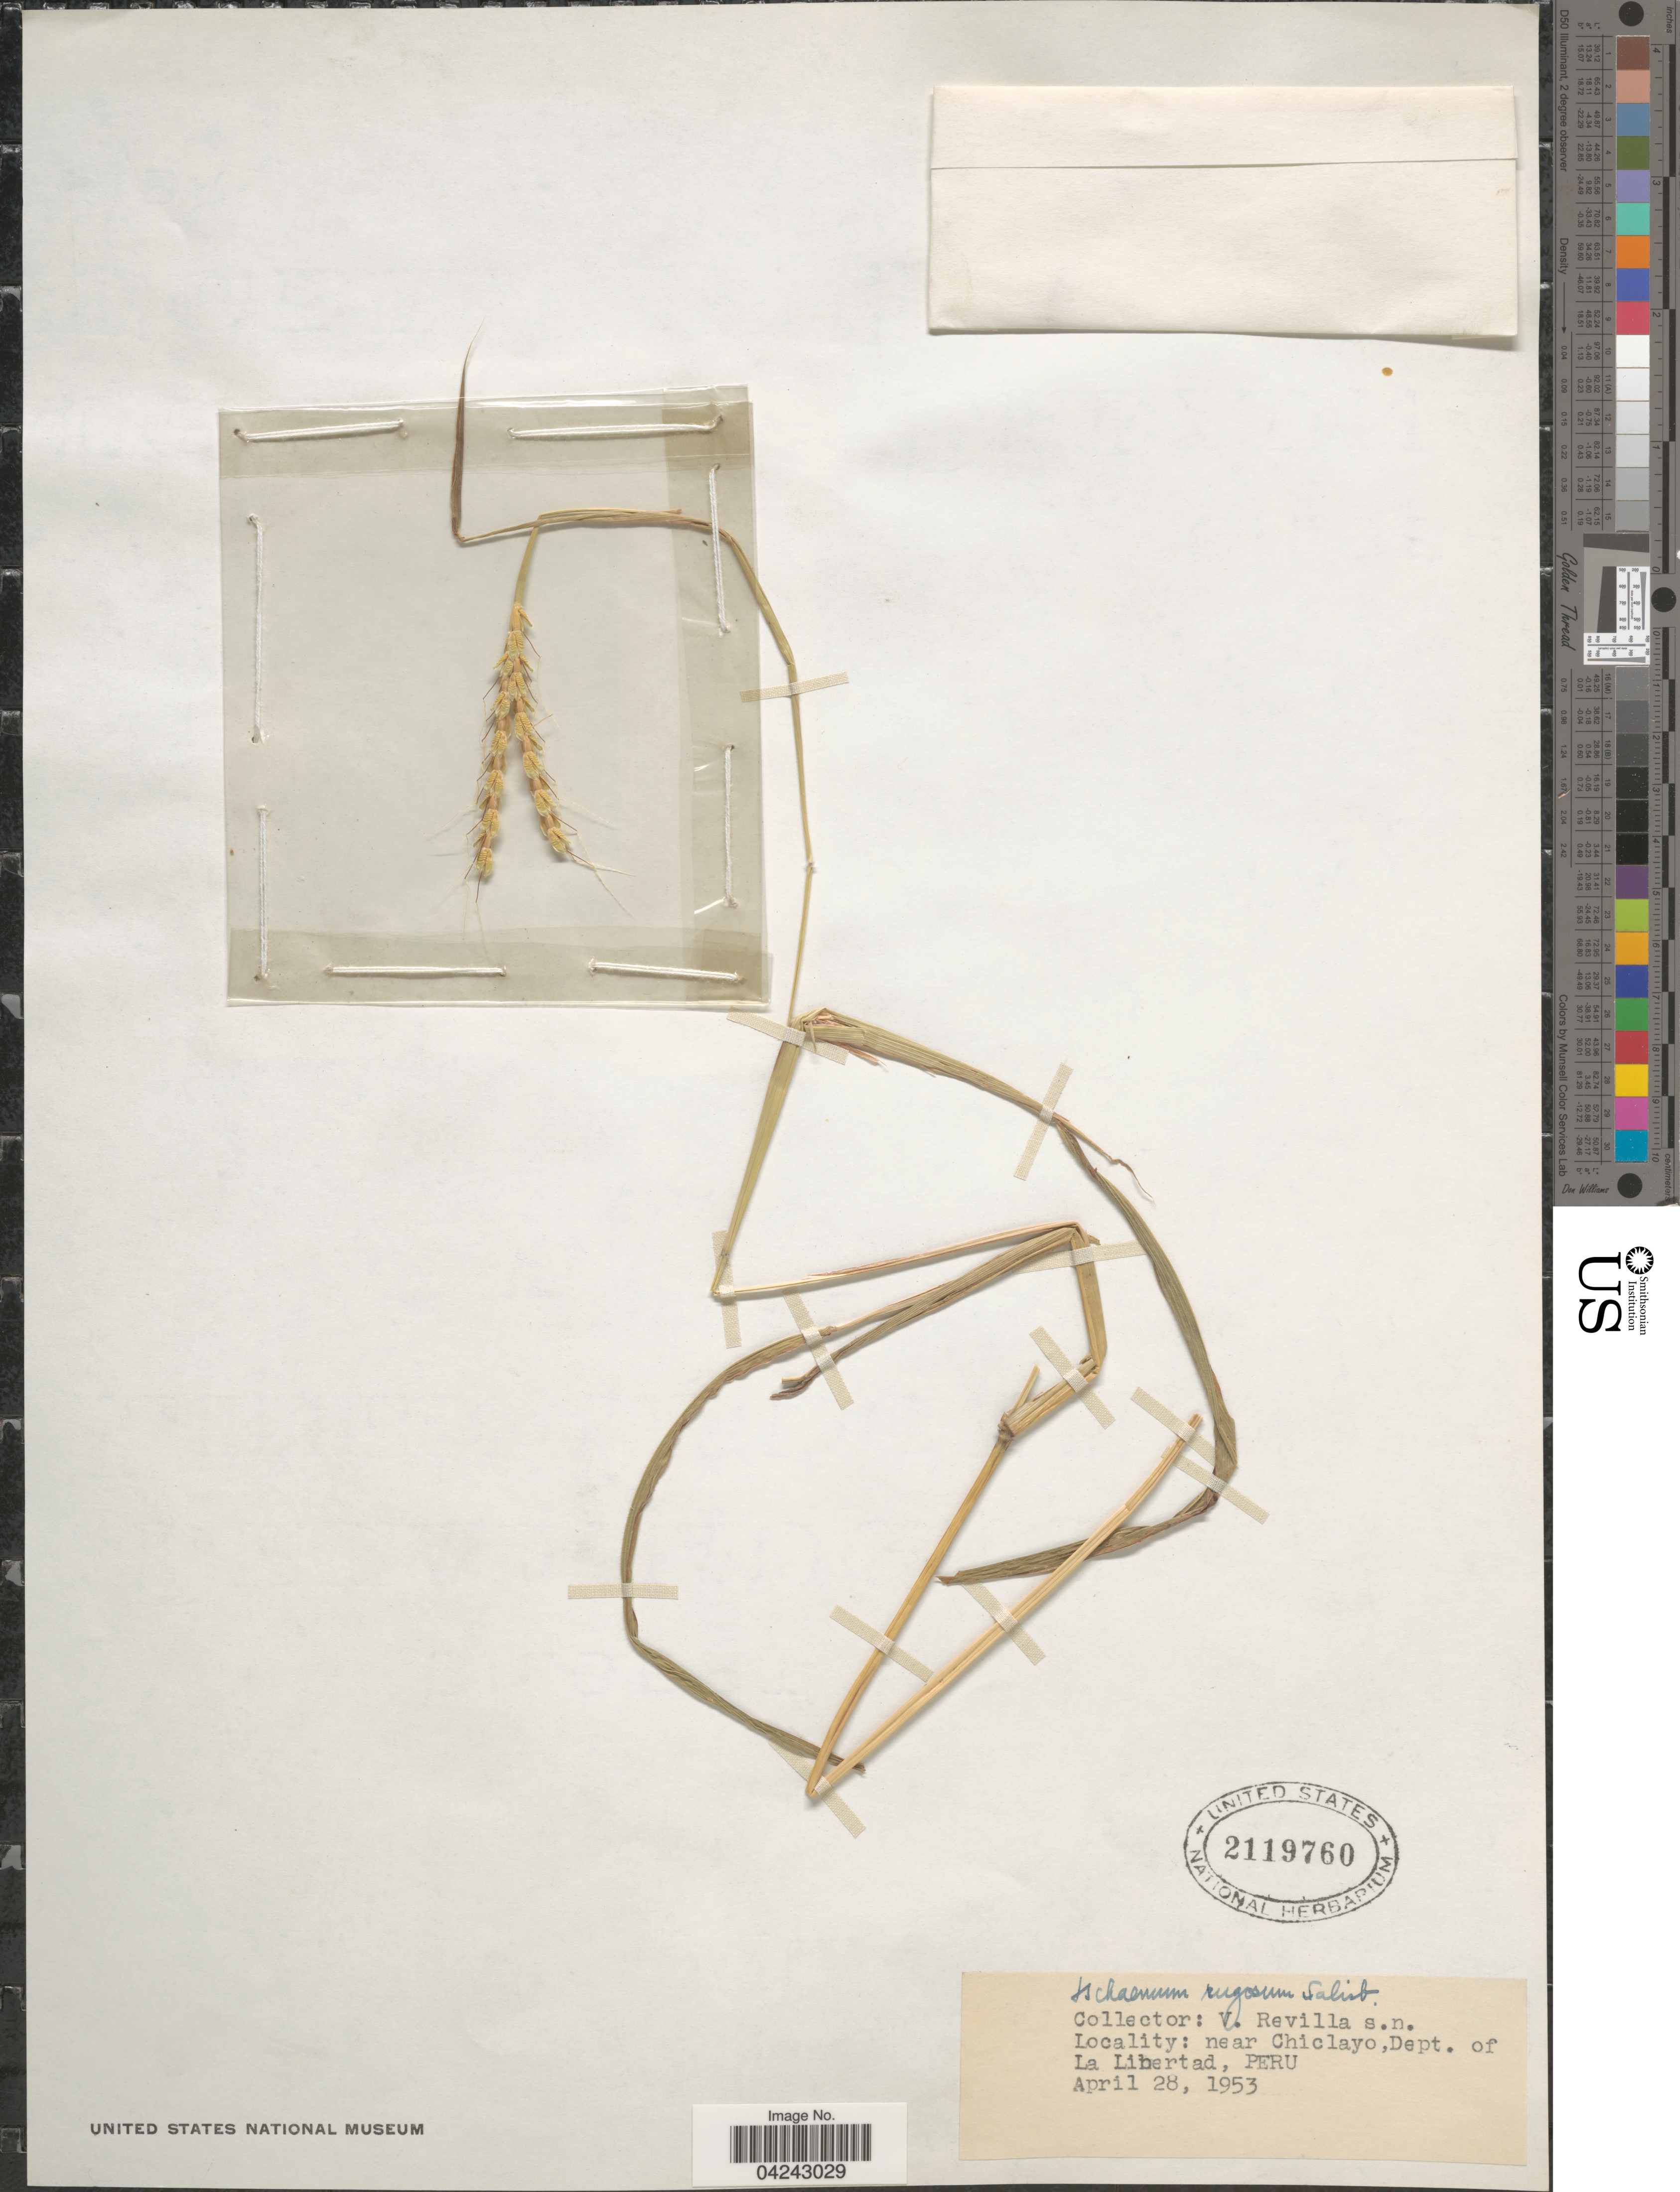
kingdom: Plantae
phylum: Tracheophyta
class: Liliopsida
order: Poales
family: Poaceae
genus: Ischaemum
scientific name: Ischaemum rugosum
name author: Salisb.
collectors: V. Revilla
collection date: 1953-04-28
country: Peru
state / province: La Libertad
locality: Near Chiclayo, Dept. of La Libertad.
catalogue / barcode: US 2119760